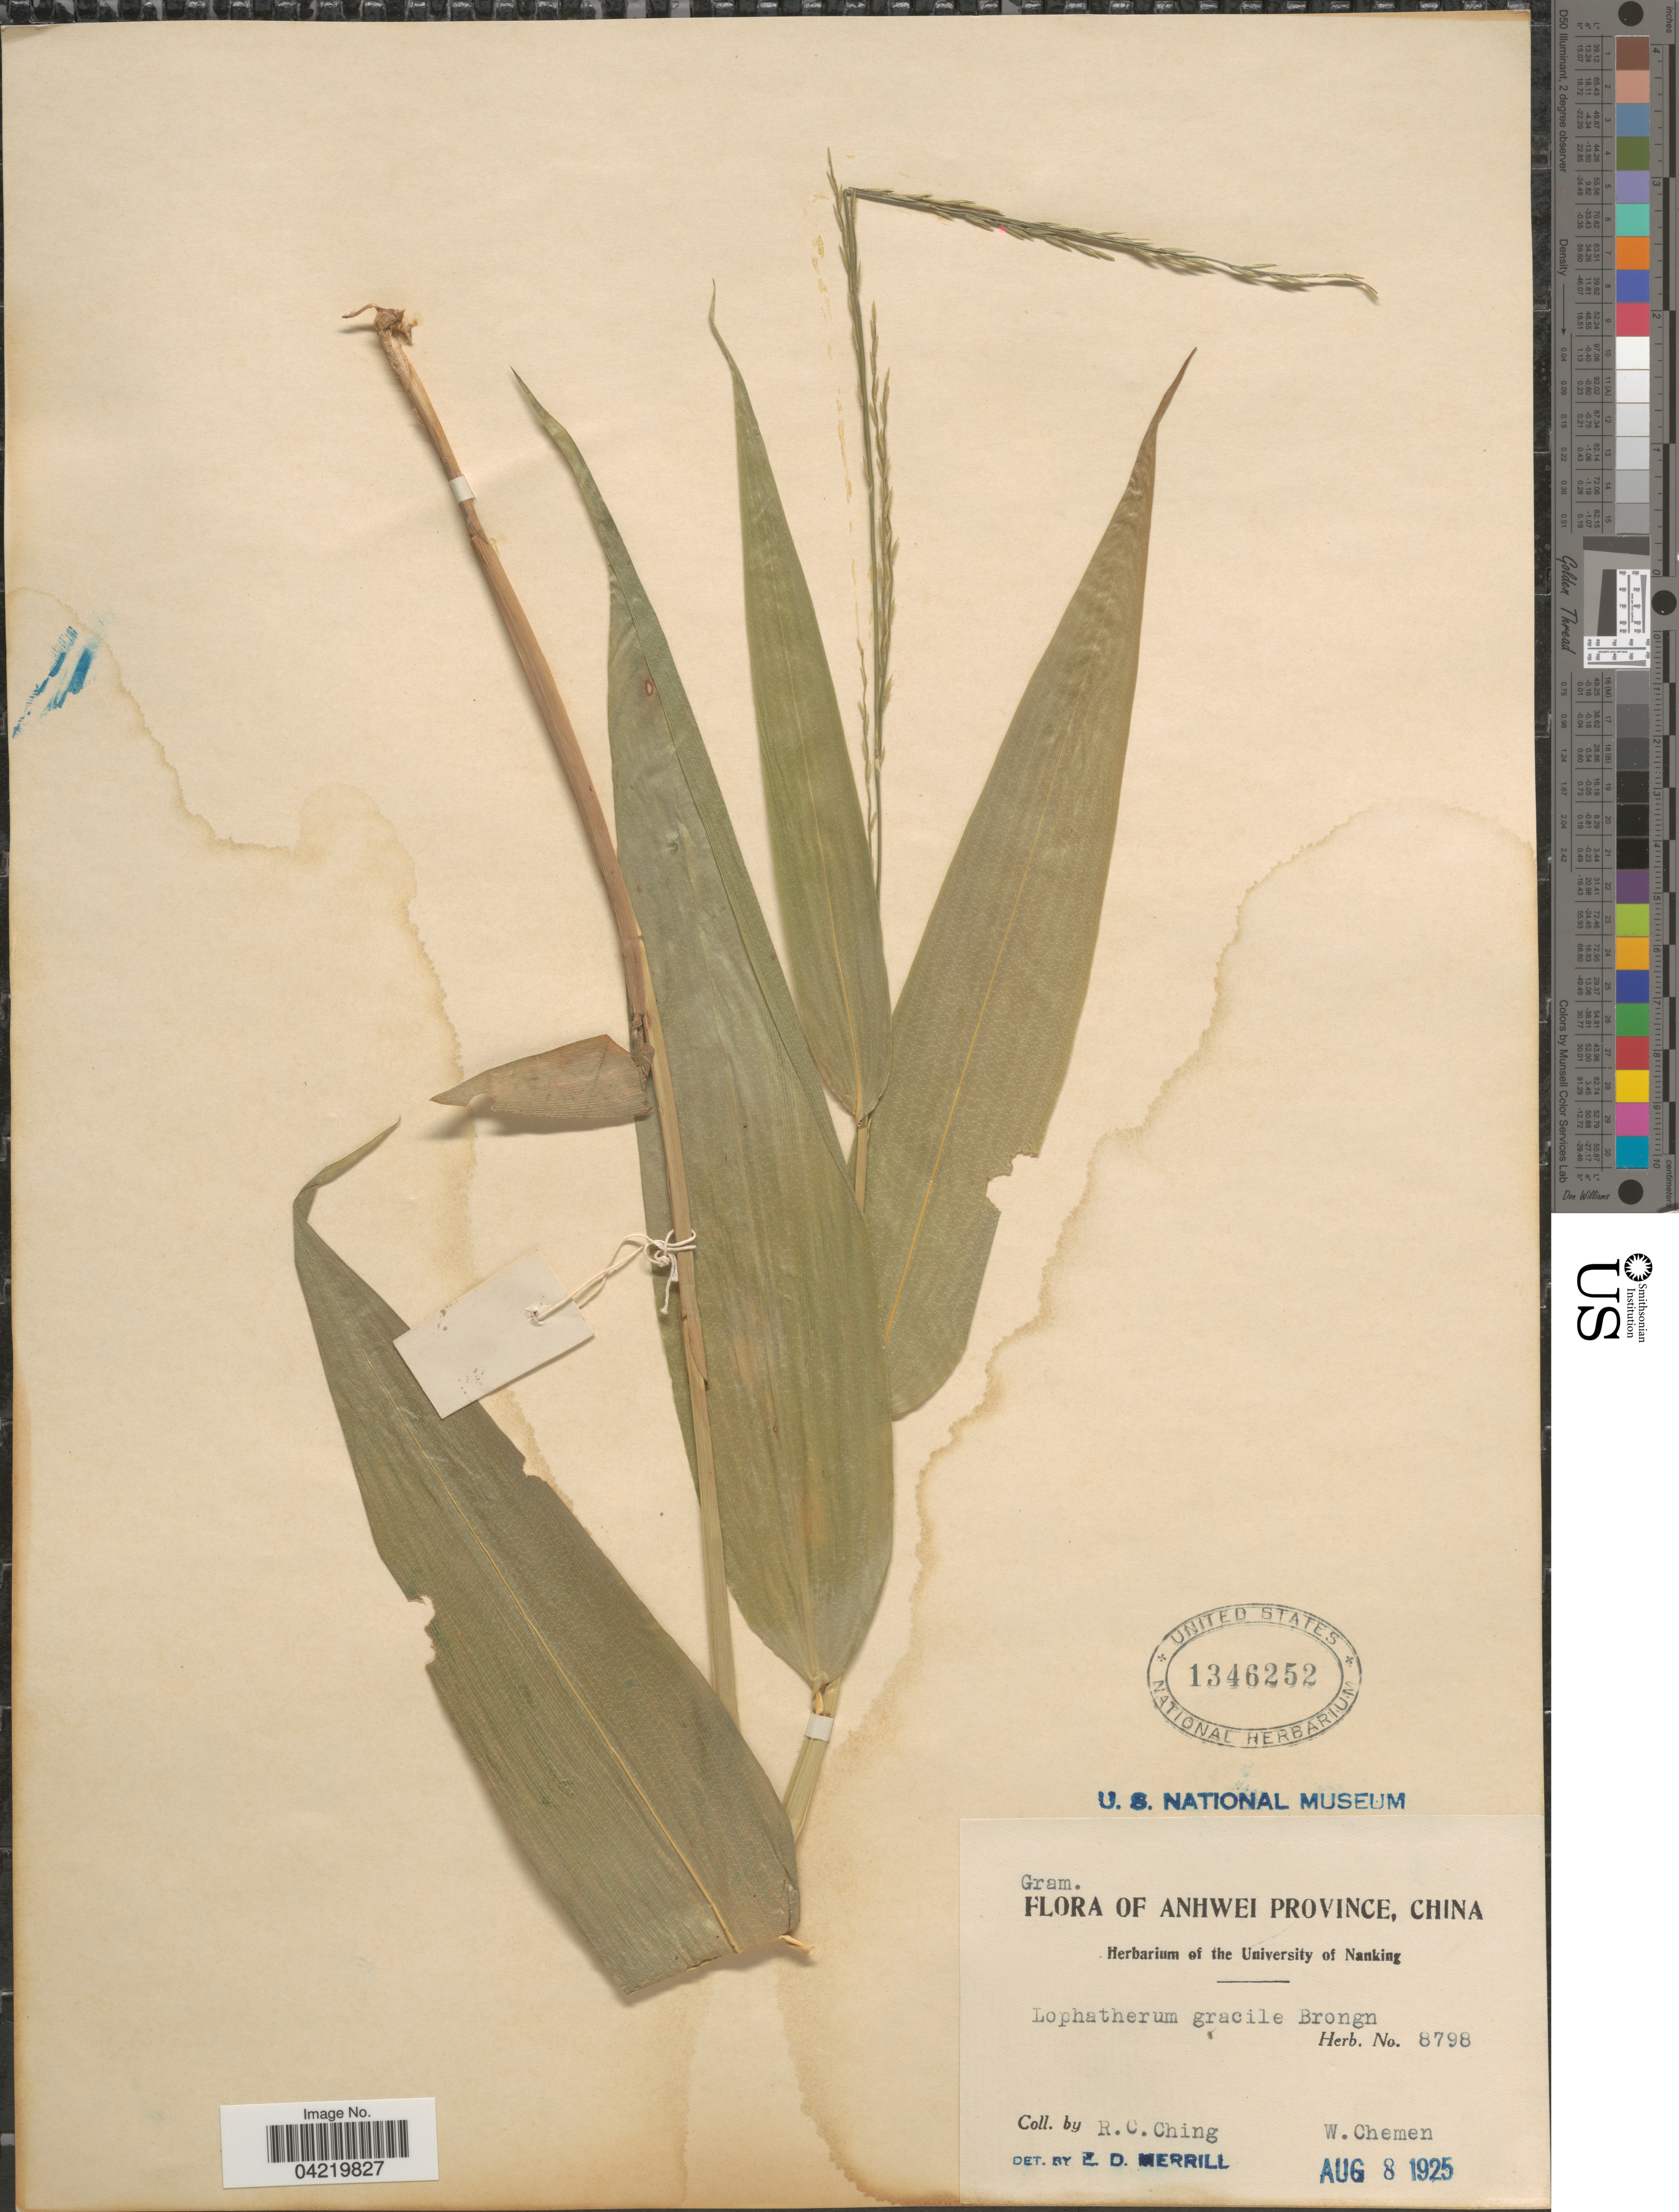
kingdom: Plantae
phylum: Tracheophyta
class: Liliopsida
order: Poales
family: Poaceae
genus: Lophatherum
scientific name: Lophatherum gracile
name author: Brongn.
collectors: R. C. Ching & W. Chemen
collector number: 8798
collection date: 1925-08-08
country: China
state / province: Anhui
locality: Anhwei Province.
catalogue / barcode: US 1346252